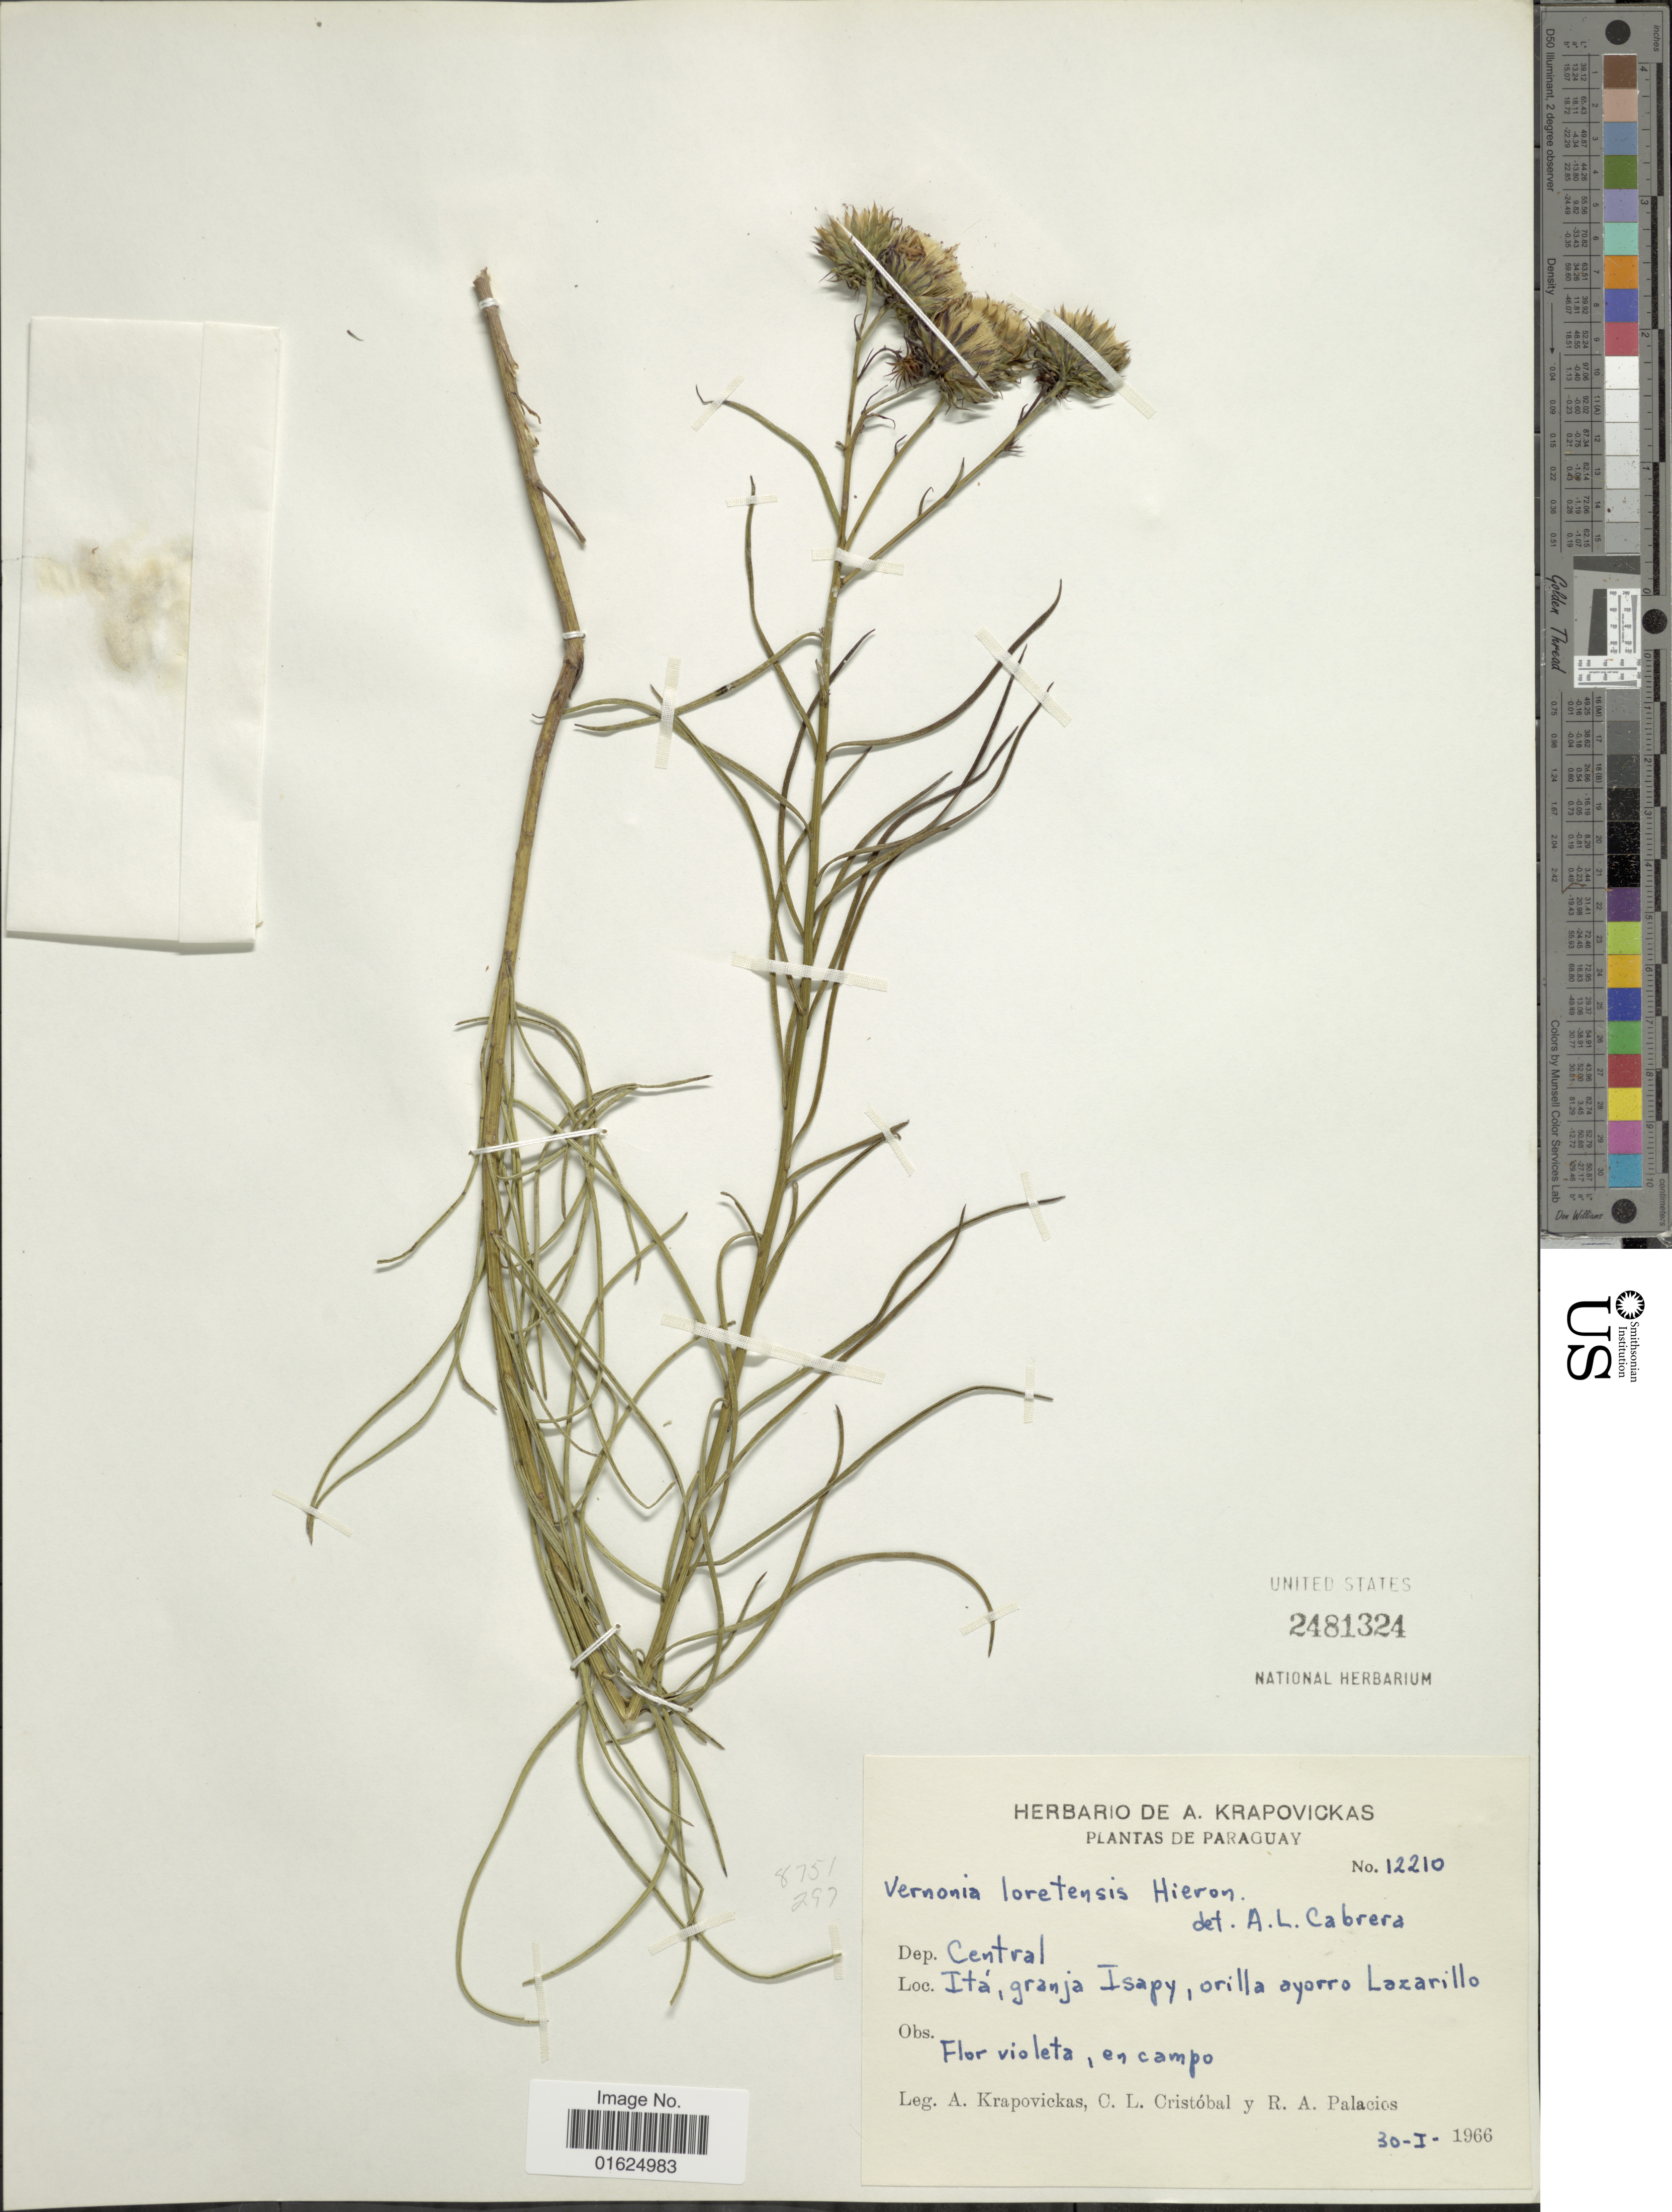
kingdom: Plantae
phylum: Tracheophyta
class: Magnoliopsida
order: Asterales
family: Asteraceae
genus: Vernonanthura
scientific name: Vernonanthura loretensis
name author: (Hieron.) H. Rob.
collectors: A. Krapovickas, C. L. Cristóbal & R. Palacios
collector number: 12210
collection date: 1966-01-30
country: Paraguay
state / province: Central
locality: Itá, granja Isapy, orilla ayorro Laxarillo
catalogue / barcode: US 2481324